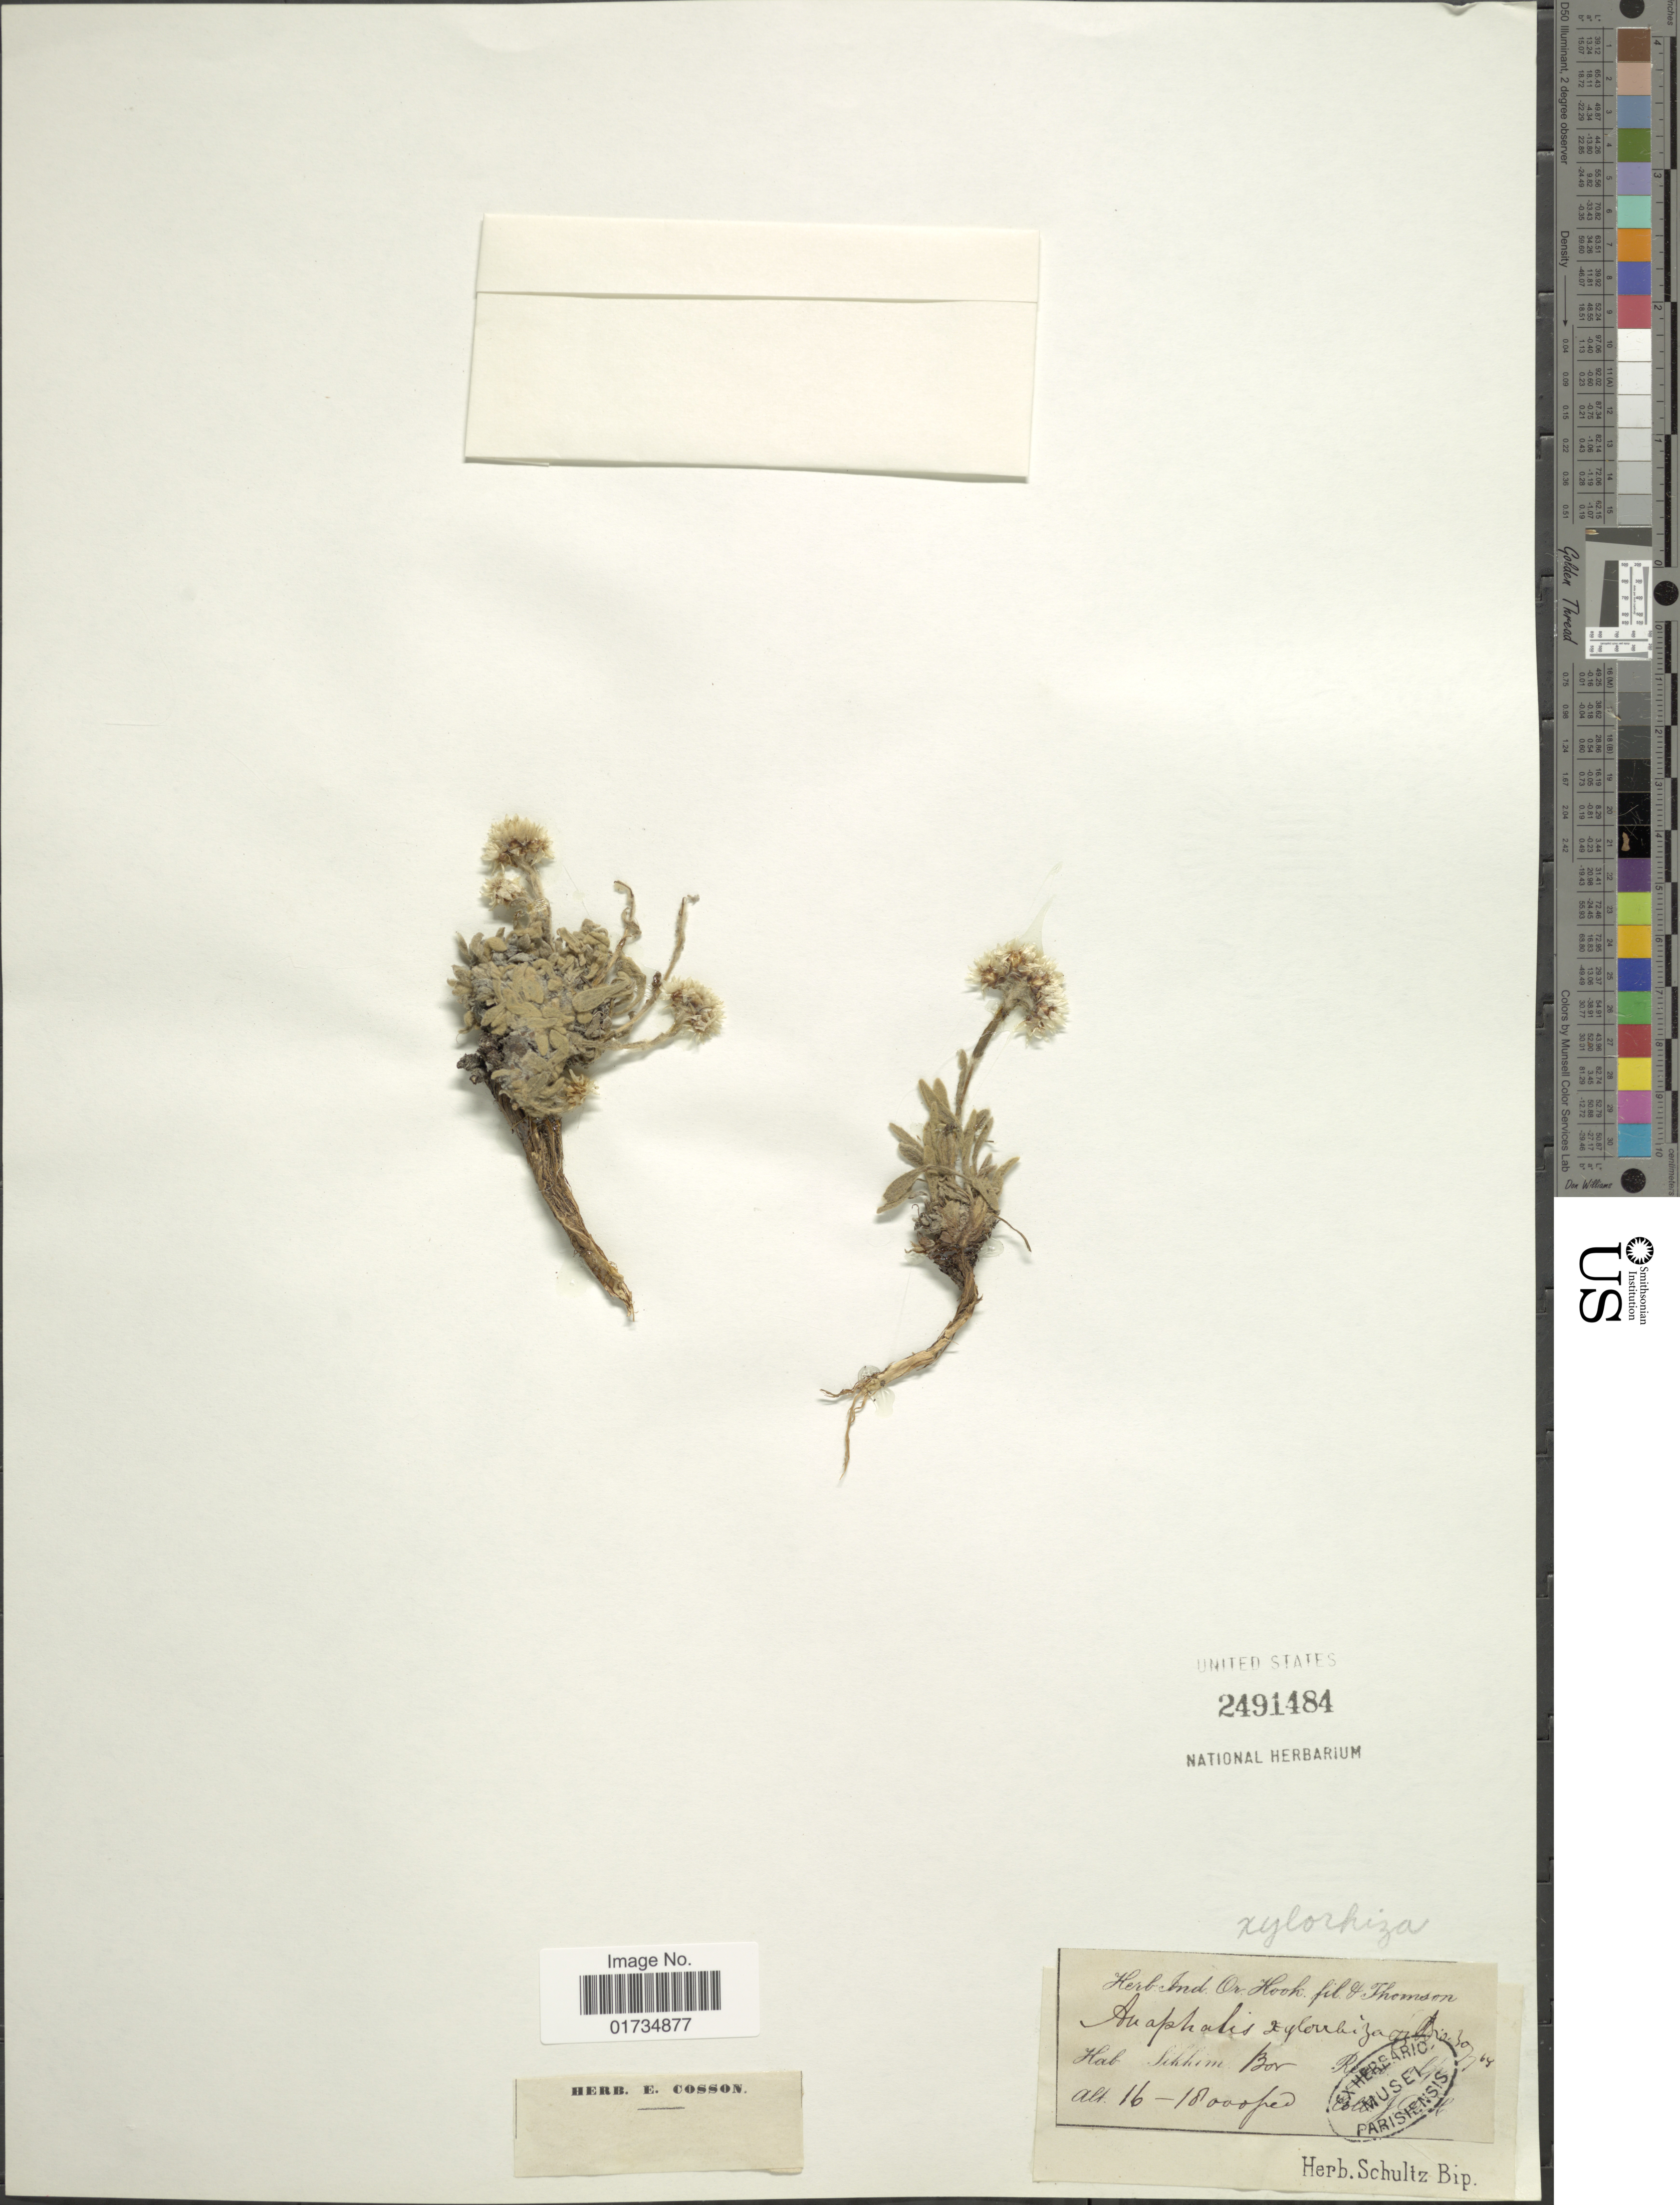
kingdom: Plantae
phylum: Tracheophyta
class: Magnoliopsida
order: Asterales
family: Asteraceae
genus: Anaphalis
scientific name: Anaphalis xylorhiza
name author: Sch. Bip. ex Hook. f.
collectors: J. D. Hooker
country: India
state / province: Sikkim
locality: Ind. Sikkim. Regio temp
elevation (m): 4877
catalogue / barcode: US 2491484